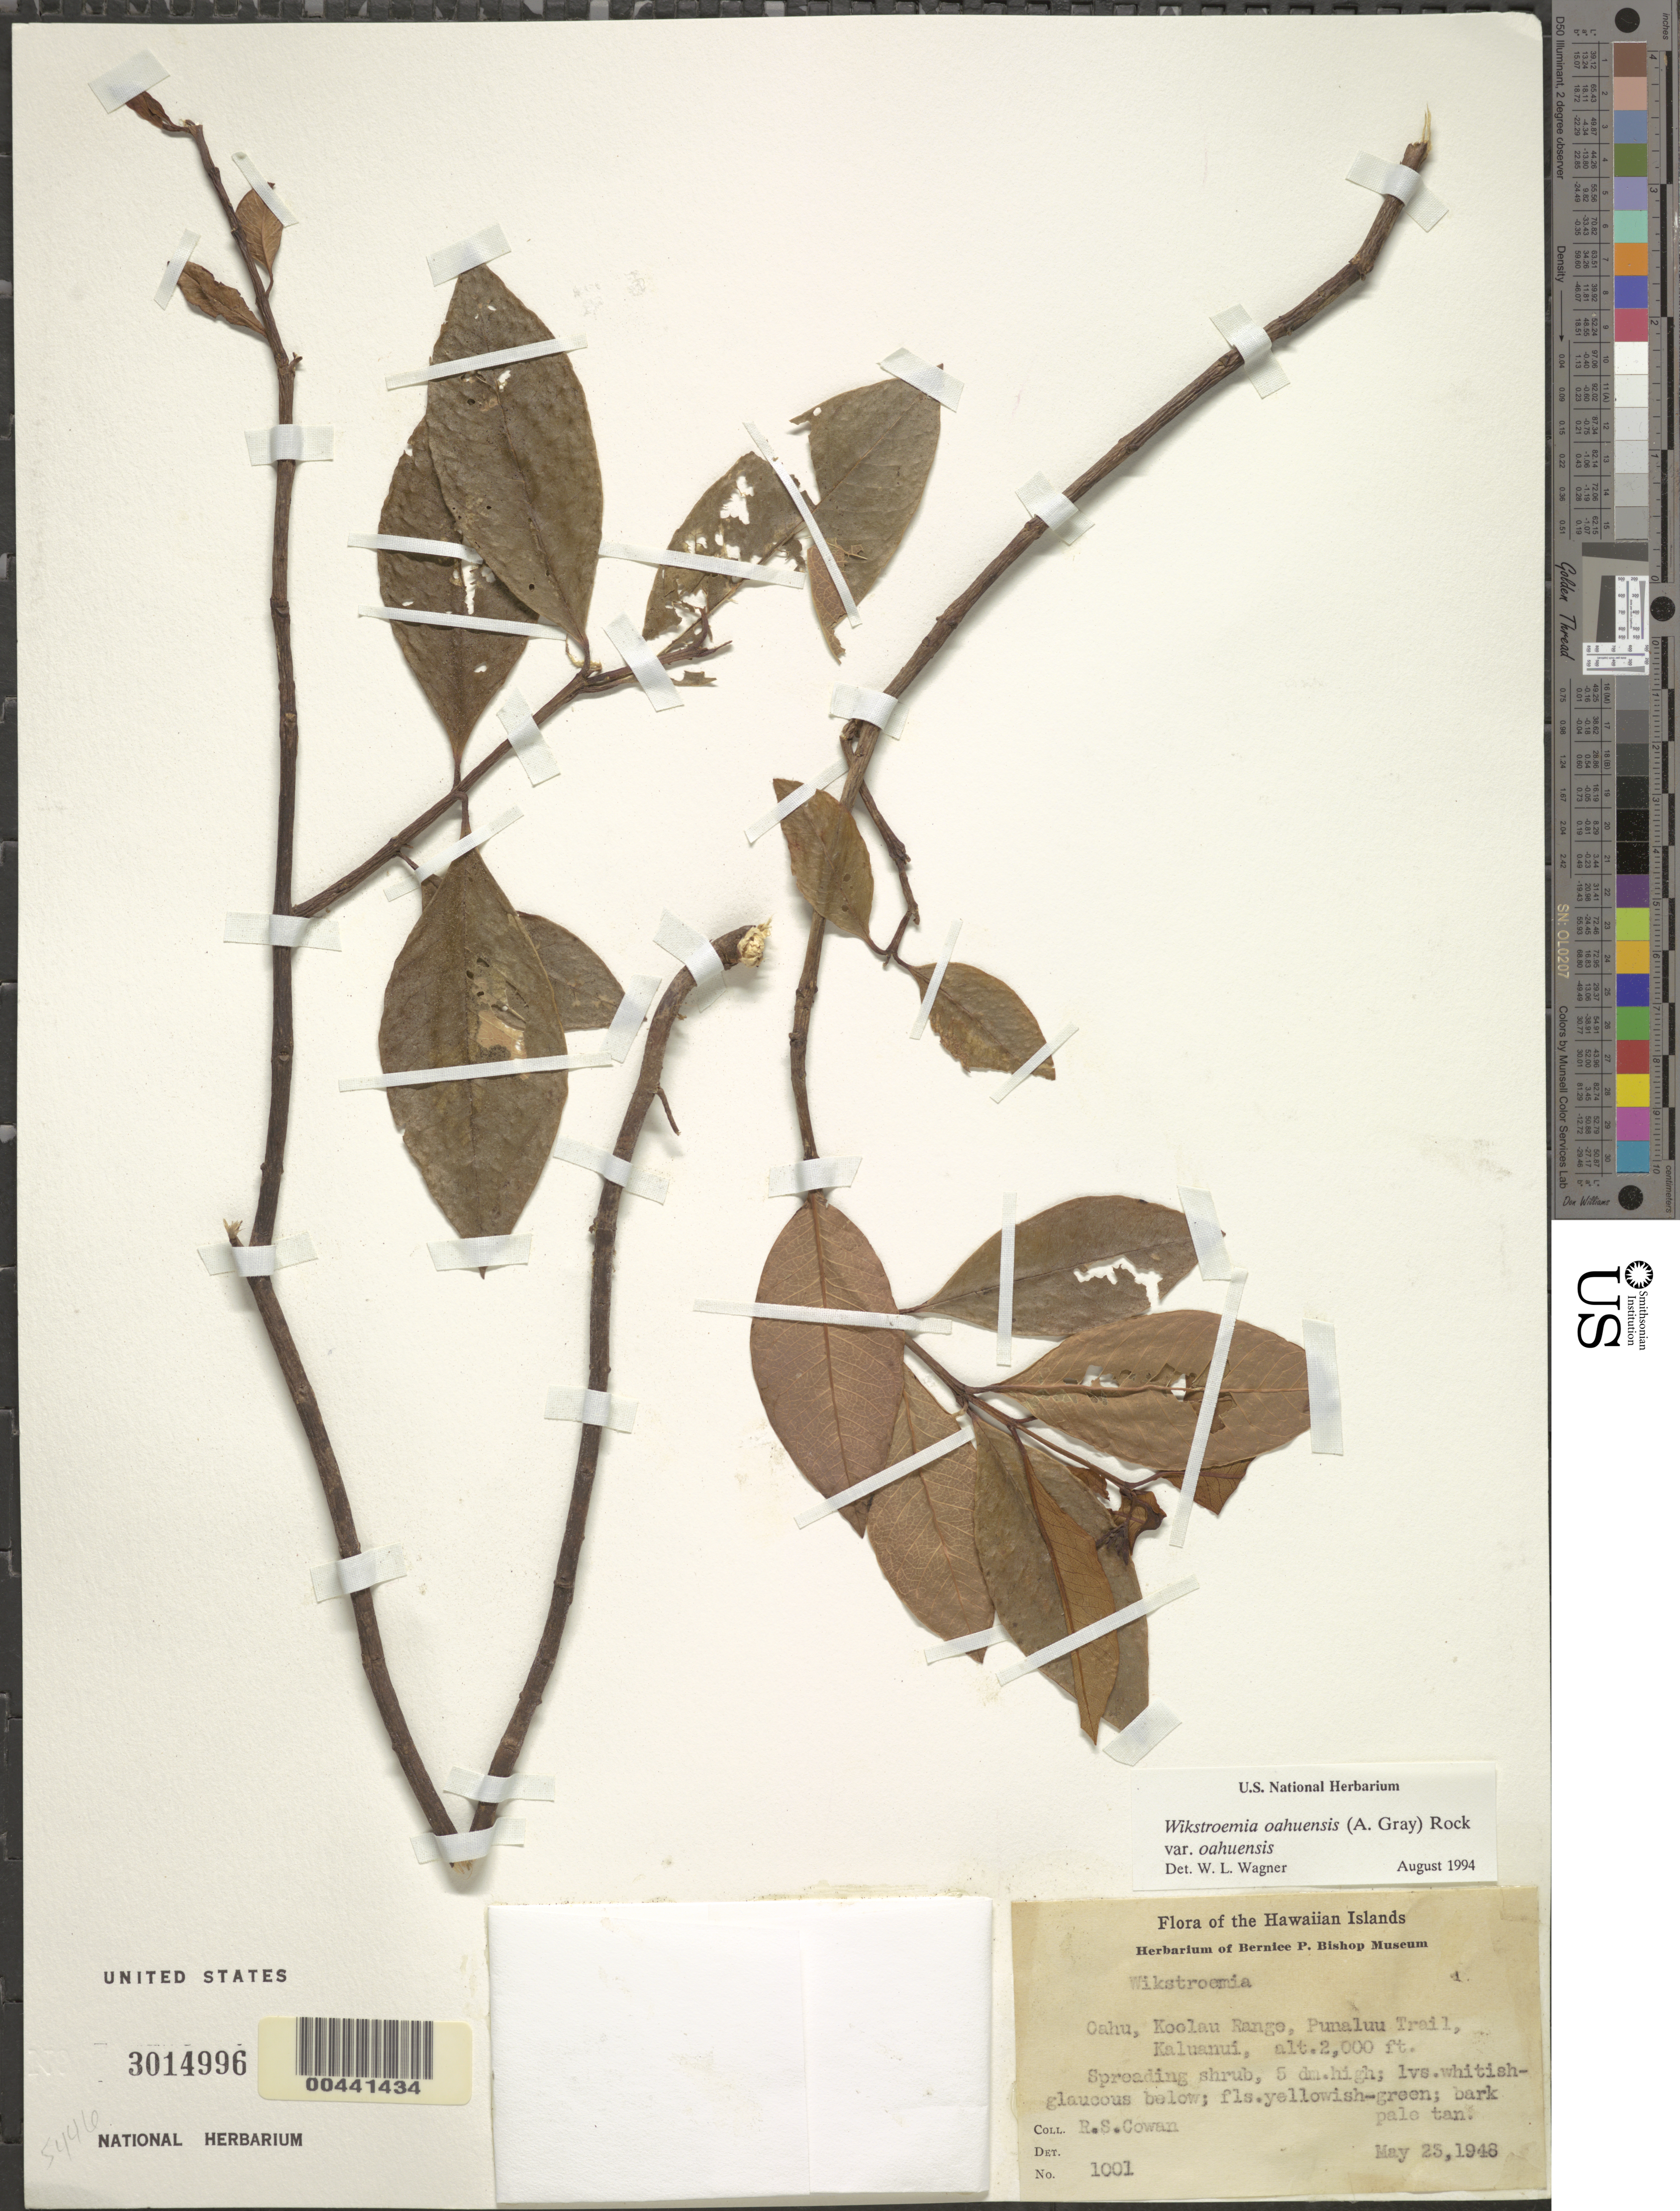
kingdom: Plantae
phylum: Tracheophyta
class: Magnoliopsida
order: Malvales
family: Thymelaeaceae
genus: Wikstroemia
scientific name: Wikstroemia oahuensis var. oahuensis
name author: (A. Gray) Rock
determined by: Wagner, W. L., (BOT), Smithsonian Institution - National Museum of Natural History (UNITED STATES)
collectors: R. S. Cowan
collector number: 1001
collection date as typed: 25 May 1948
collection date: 1948-05-25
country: United States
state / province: Hawaii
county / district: Honolulu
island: Oahu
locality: Koolau Range, Punaluu Trail, Kaluanui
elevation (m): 610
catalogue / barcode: US 3014996